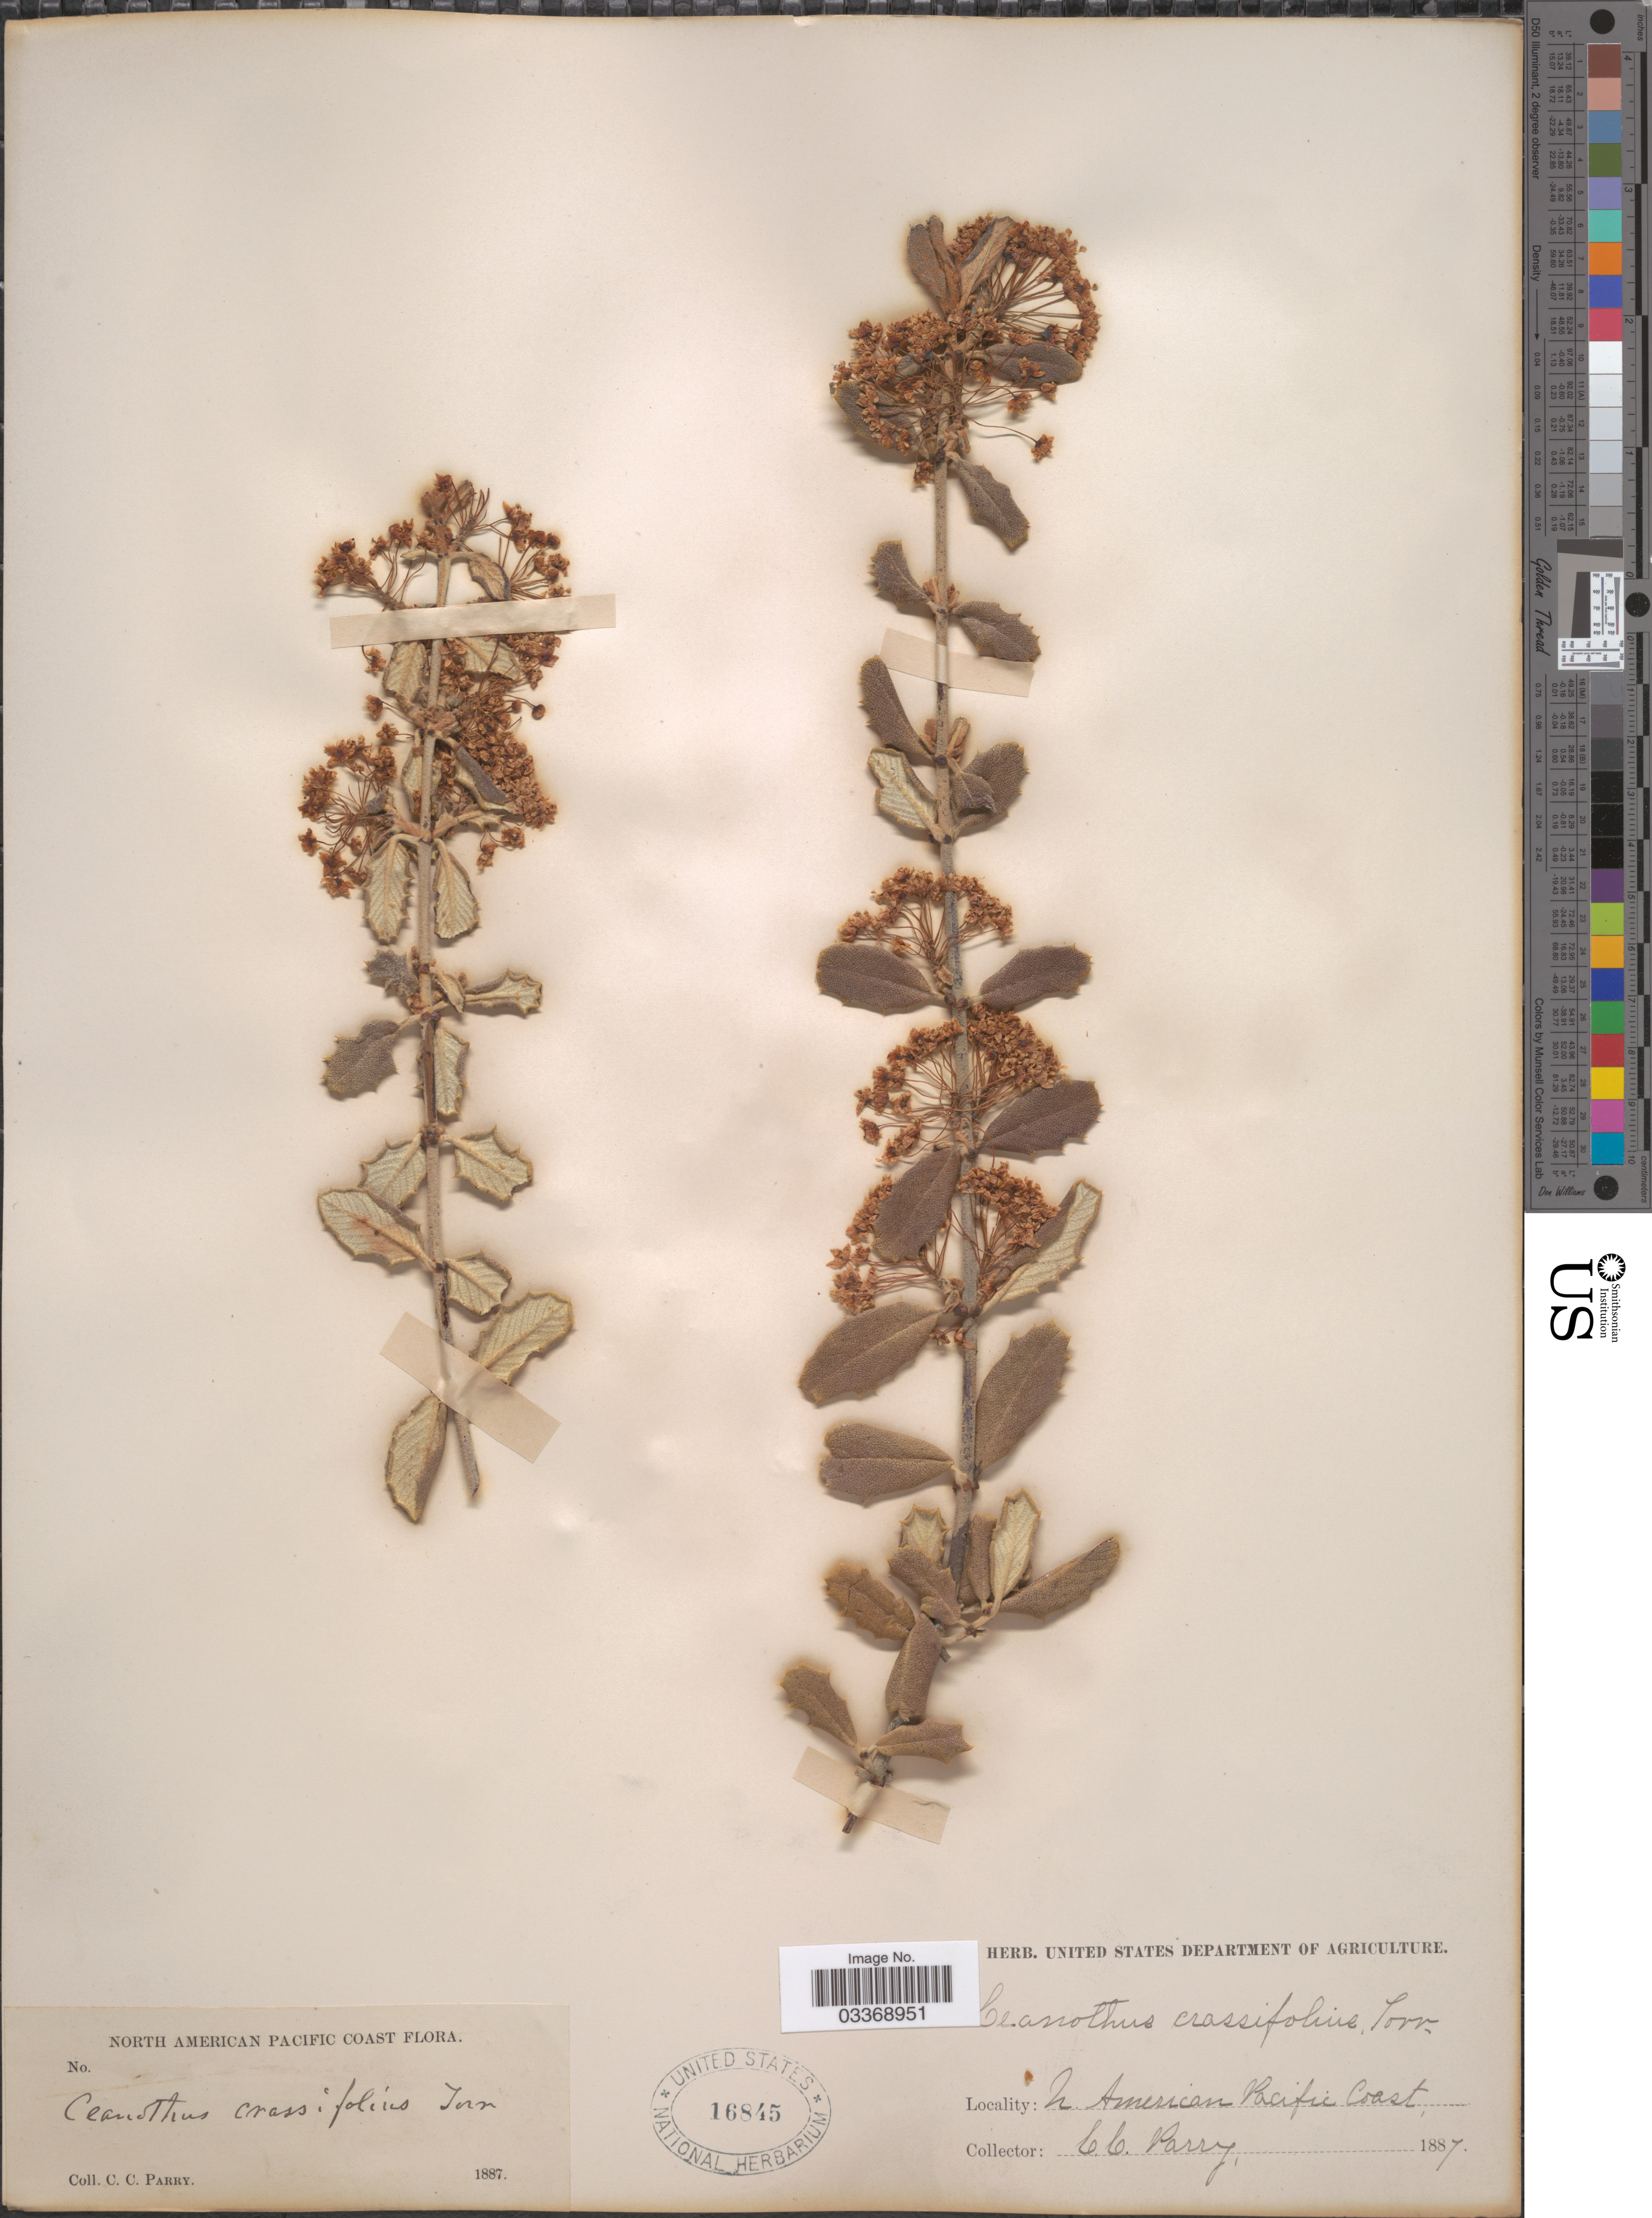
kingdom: Plantae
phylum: Tracheophyta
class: Magnoliopsida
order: Rosales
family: Rhamnaceae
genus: Ceanothus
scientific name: Ceanothus crassifolius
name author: Torr.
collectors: C. C. Parry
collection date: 1887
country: United States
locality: North American Pacific Coast.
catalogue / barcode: US 16845